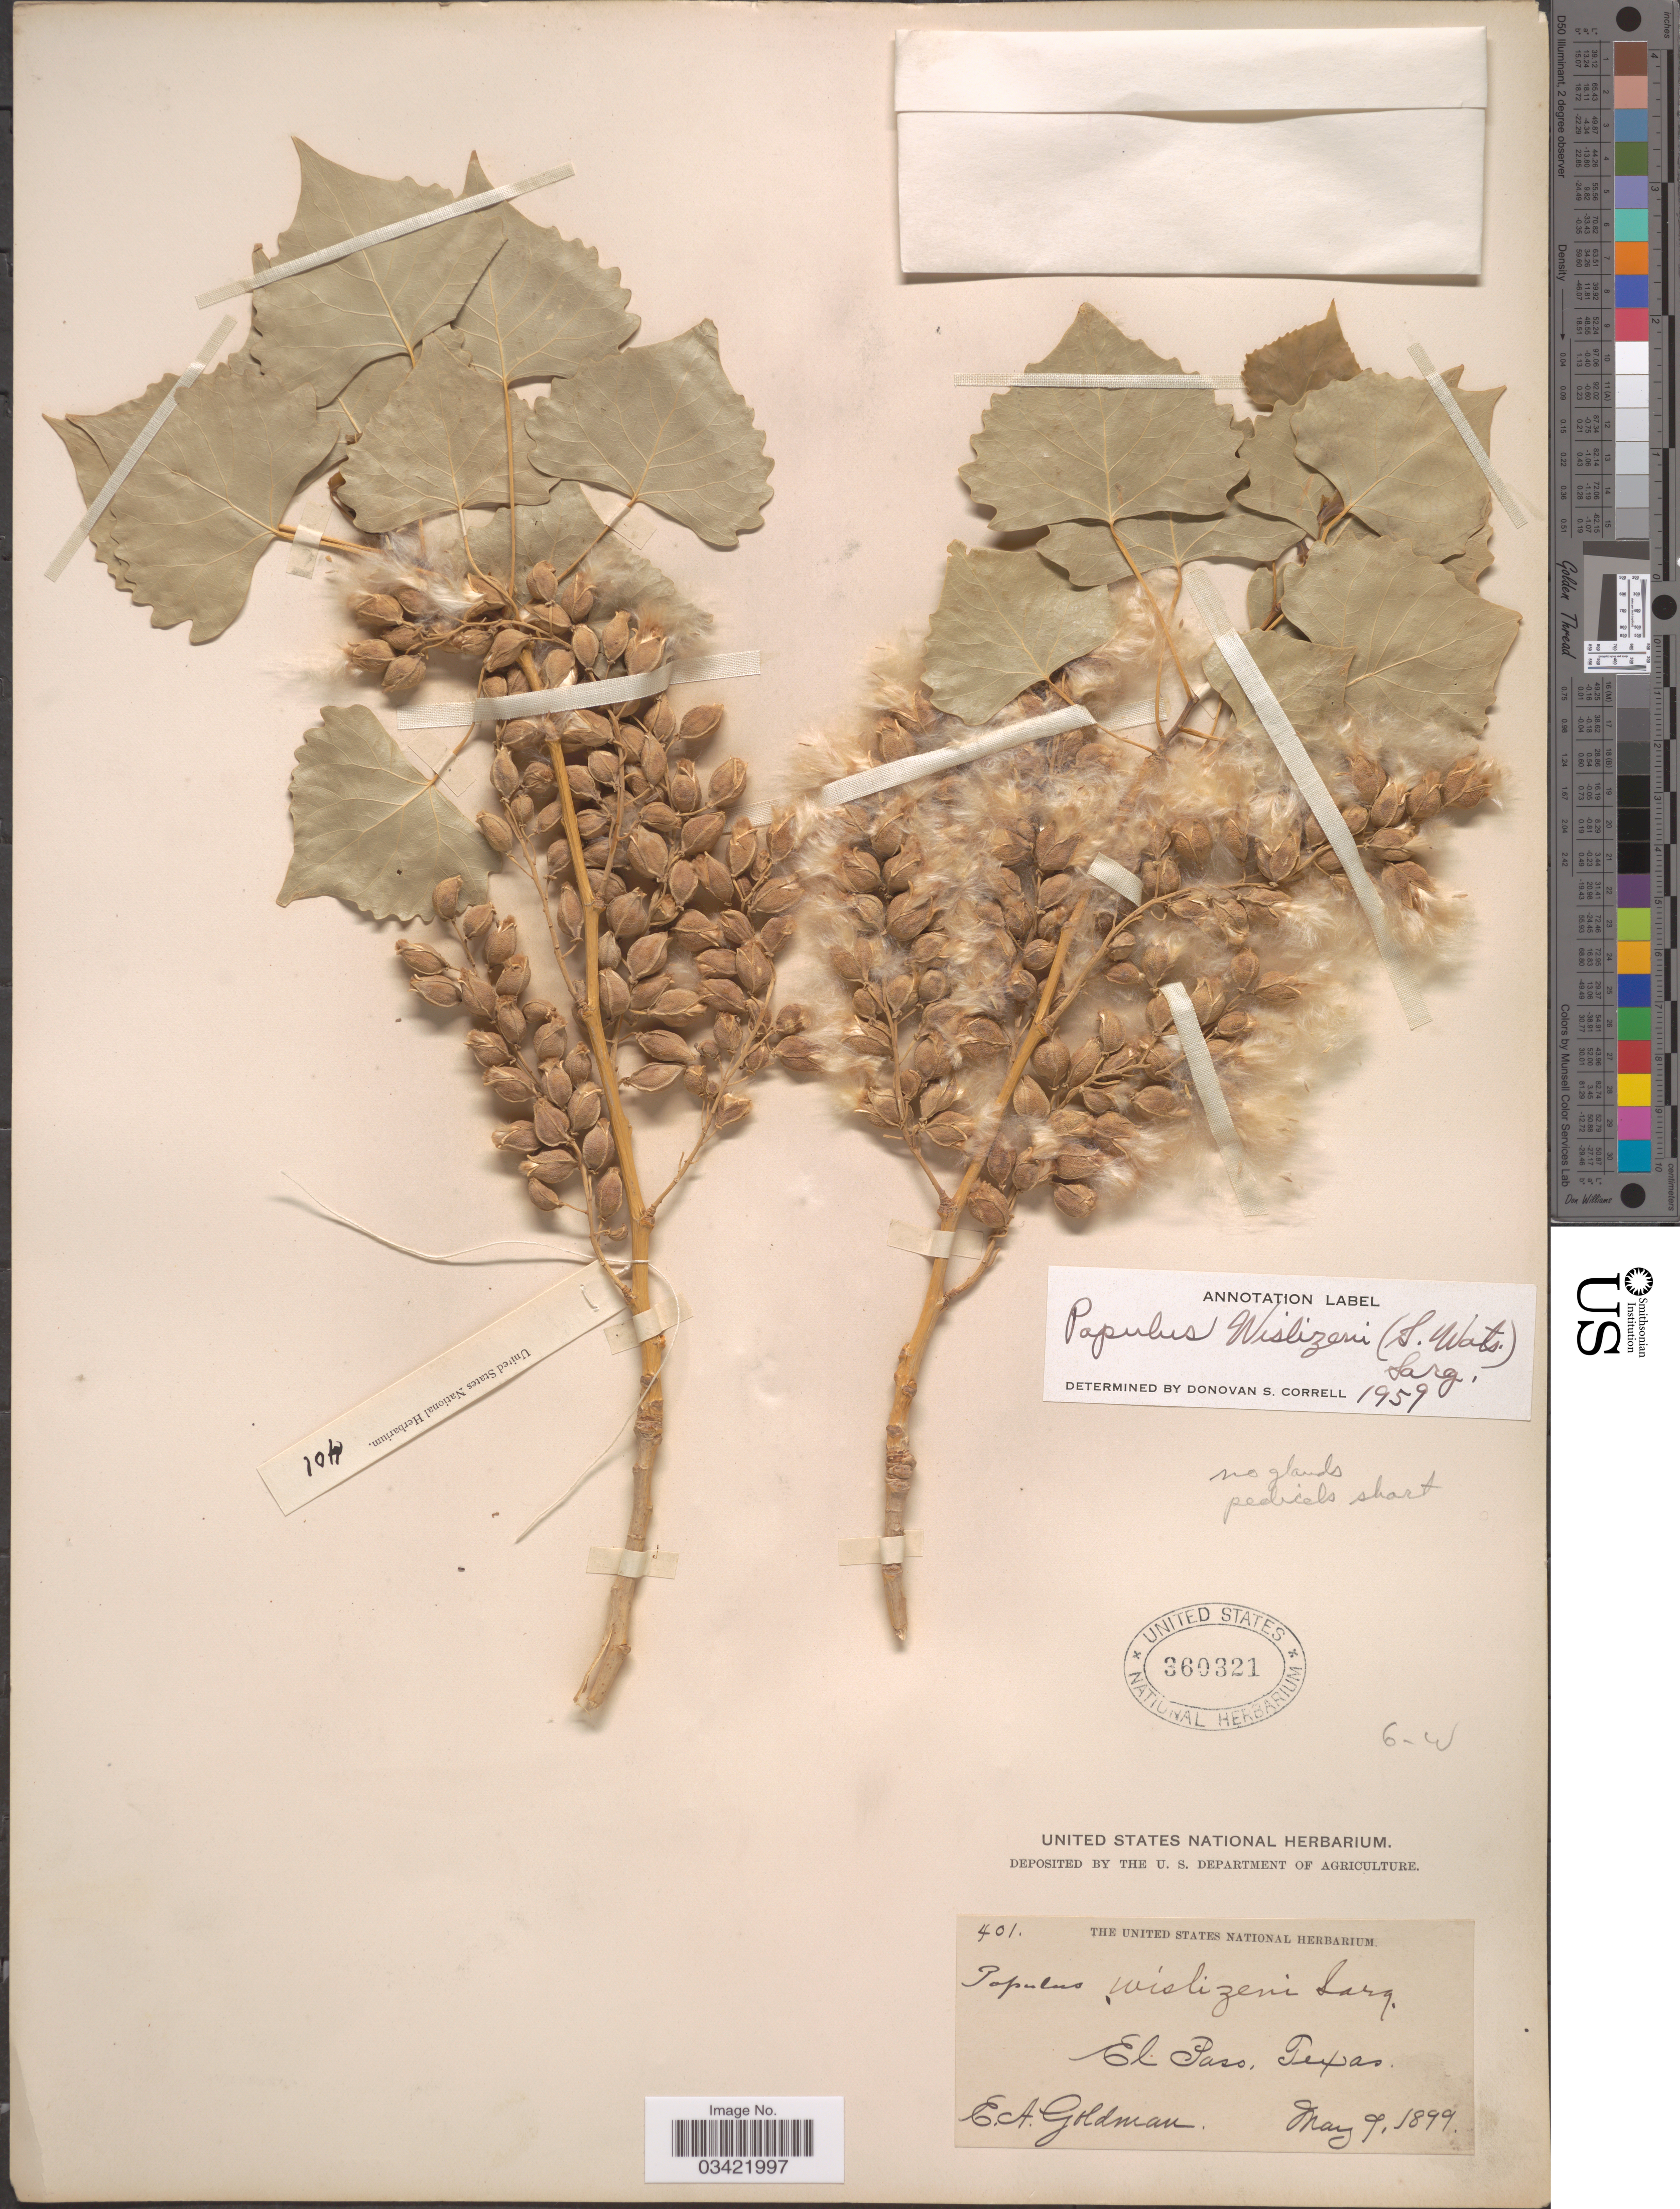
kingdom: Plantae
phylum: Tracheophyta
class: Magnoliopsida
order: Malpighiales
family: Salicaceae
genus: Populus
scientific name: Populus deltoides subsp. wislizeni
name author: (S. Watson) Eckenw.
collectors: E. A. Goldman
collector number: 401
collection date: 1899-05-09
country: United States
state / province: Texas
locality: El Paso.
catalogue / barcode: US 360321